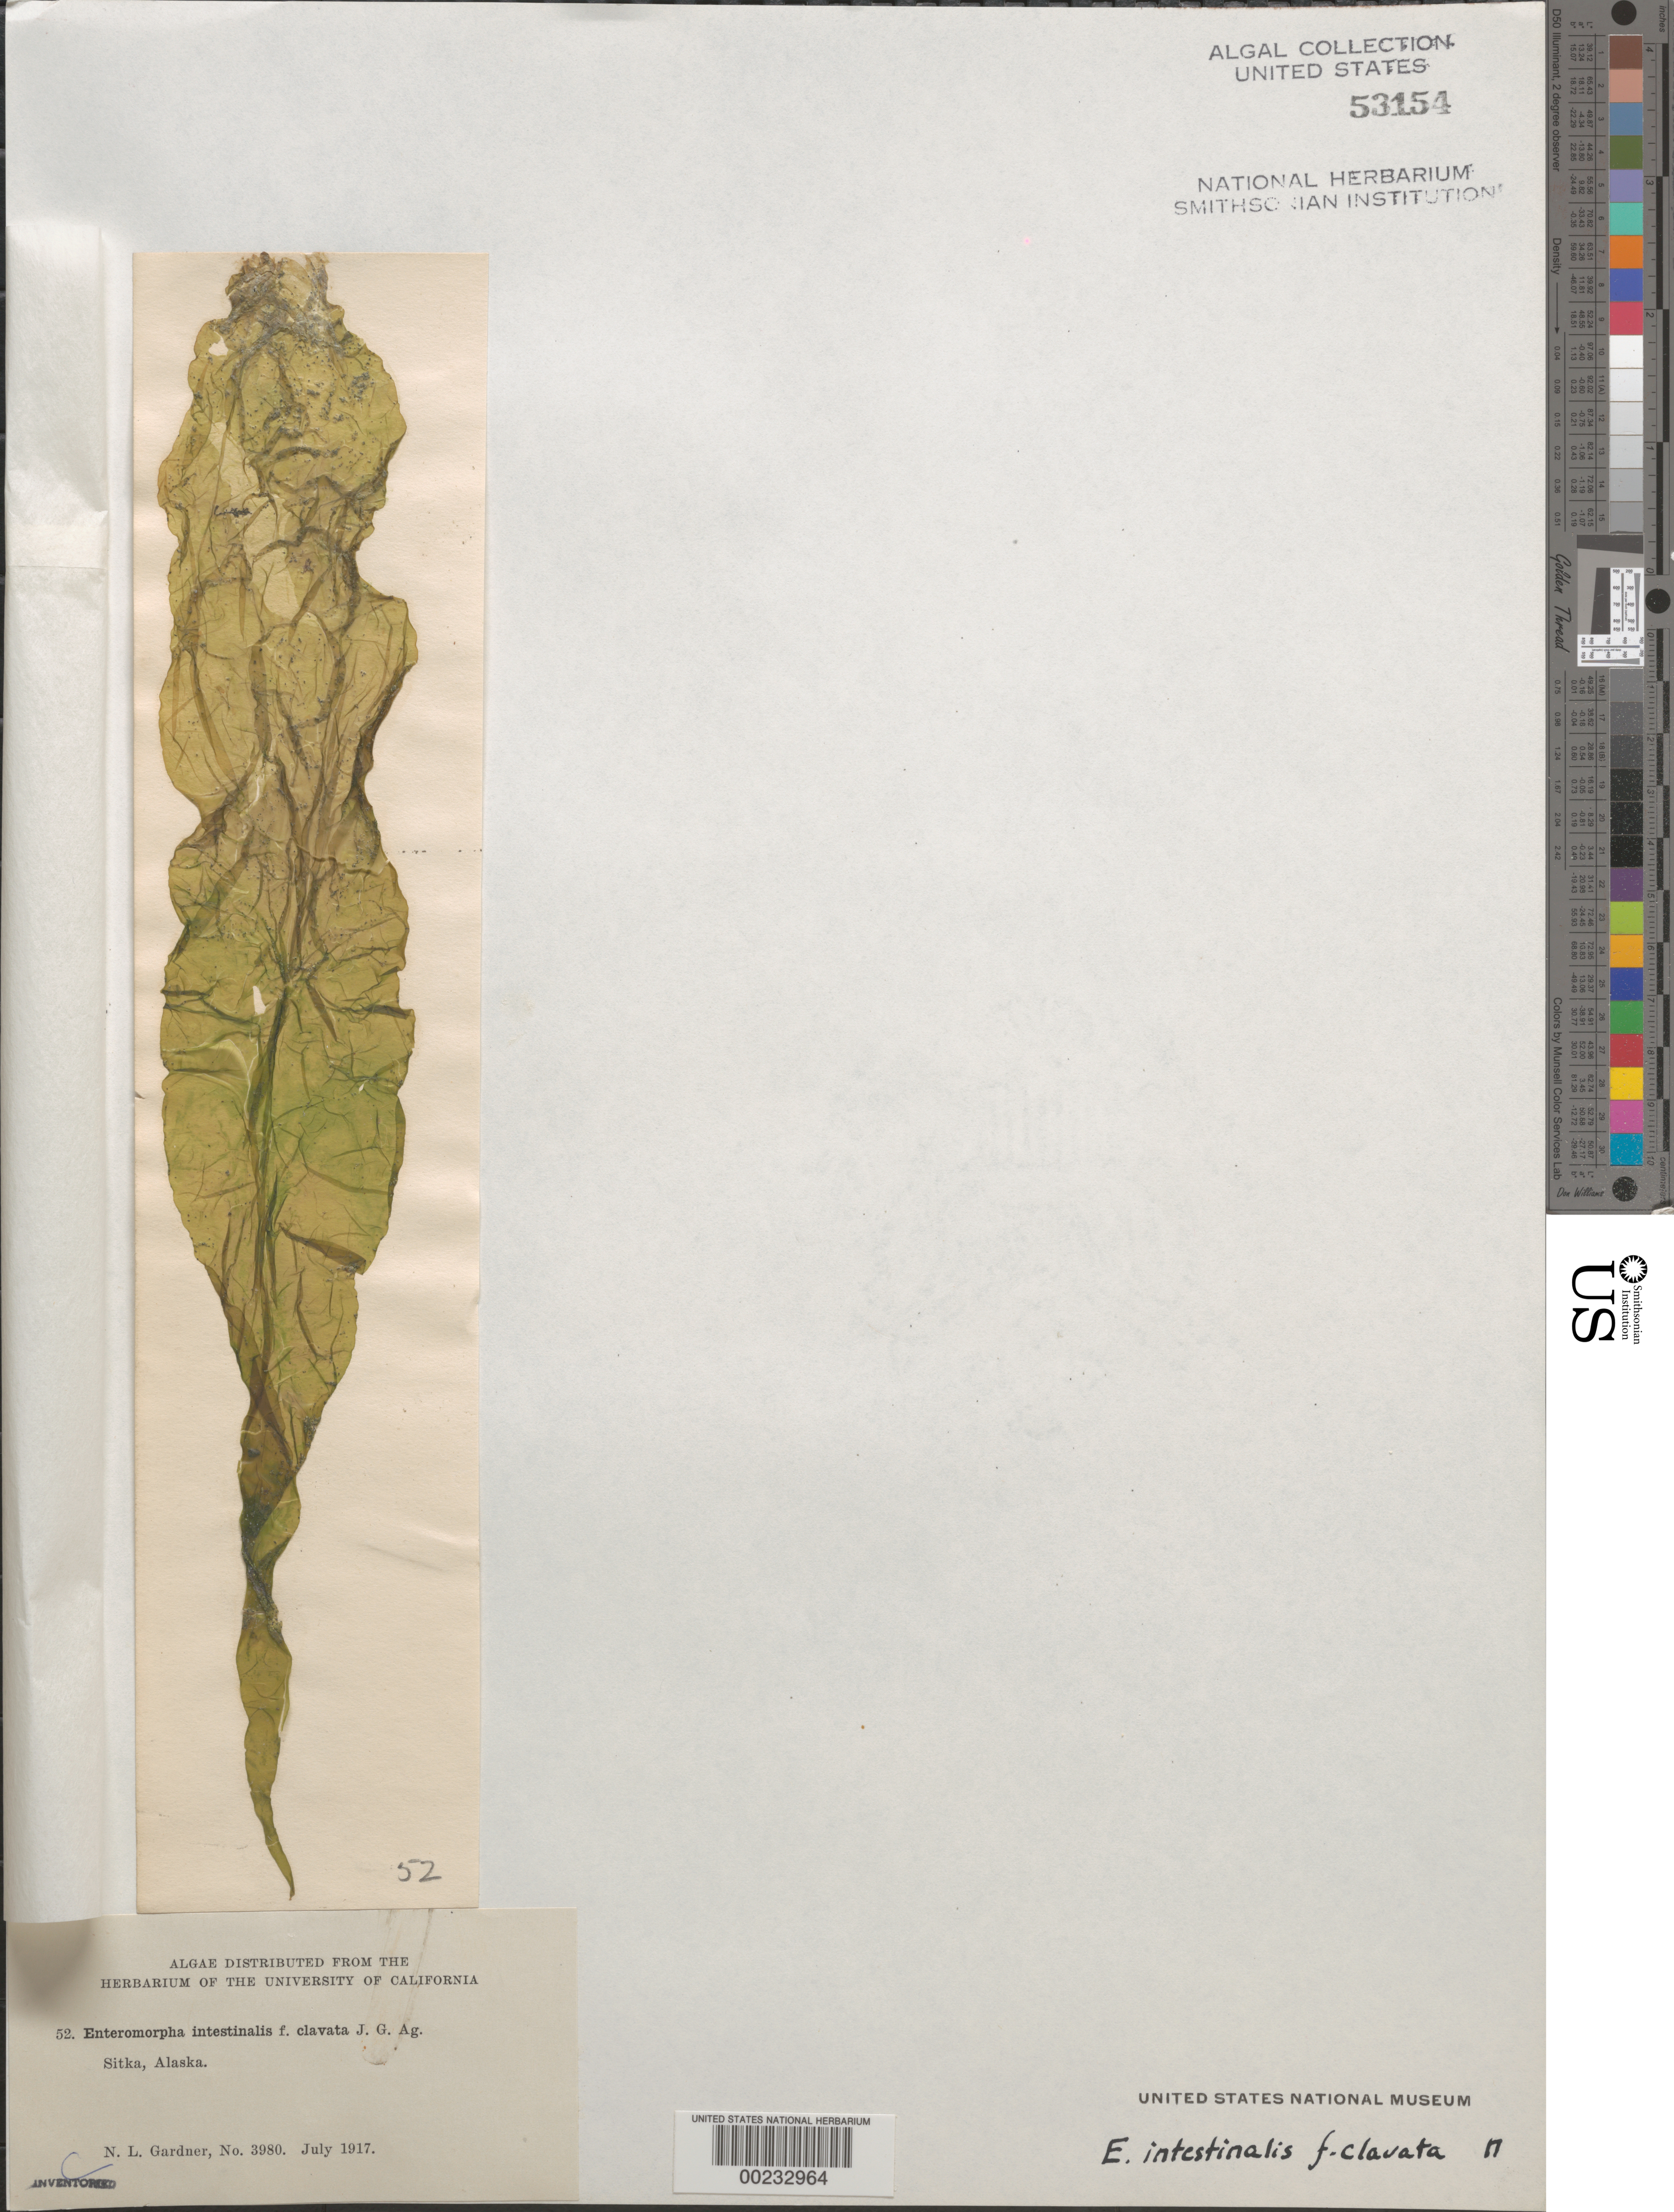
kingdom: Plantae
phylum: Chlorophyta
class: Ulvophyceae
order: Ulvales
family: Ulvaceae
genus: Ulva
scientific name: Ulva intestinalis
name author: L.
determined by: Algae name updating Project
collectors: N. Gardner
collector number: NLG 3980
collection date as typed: Jul 1917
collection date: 1917-07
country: United States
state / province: Alaska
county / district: Sitka Division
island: Baranof Island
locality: Sitka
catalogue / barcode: US 53154